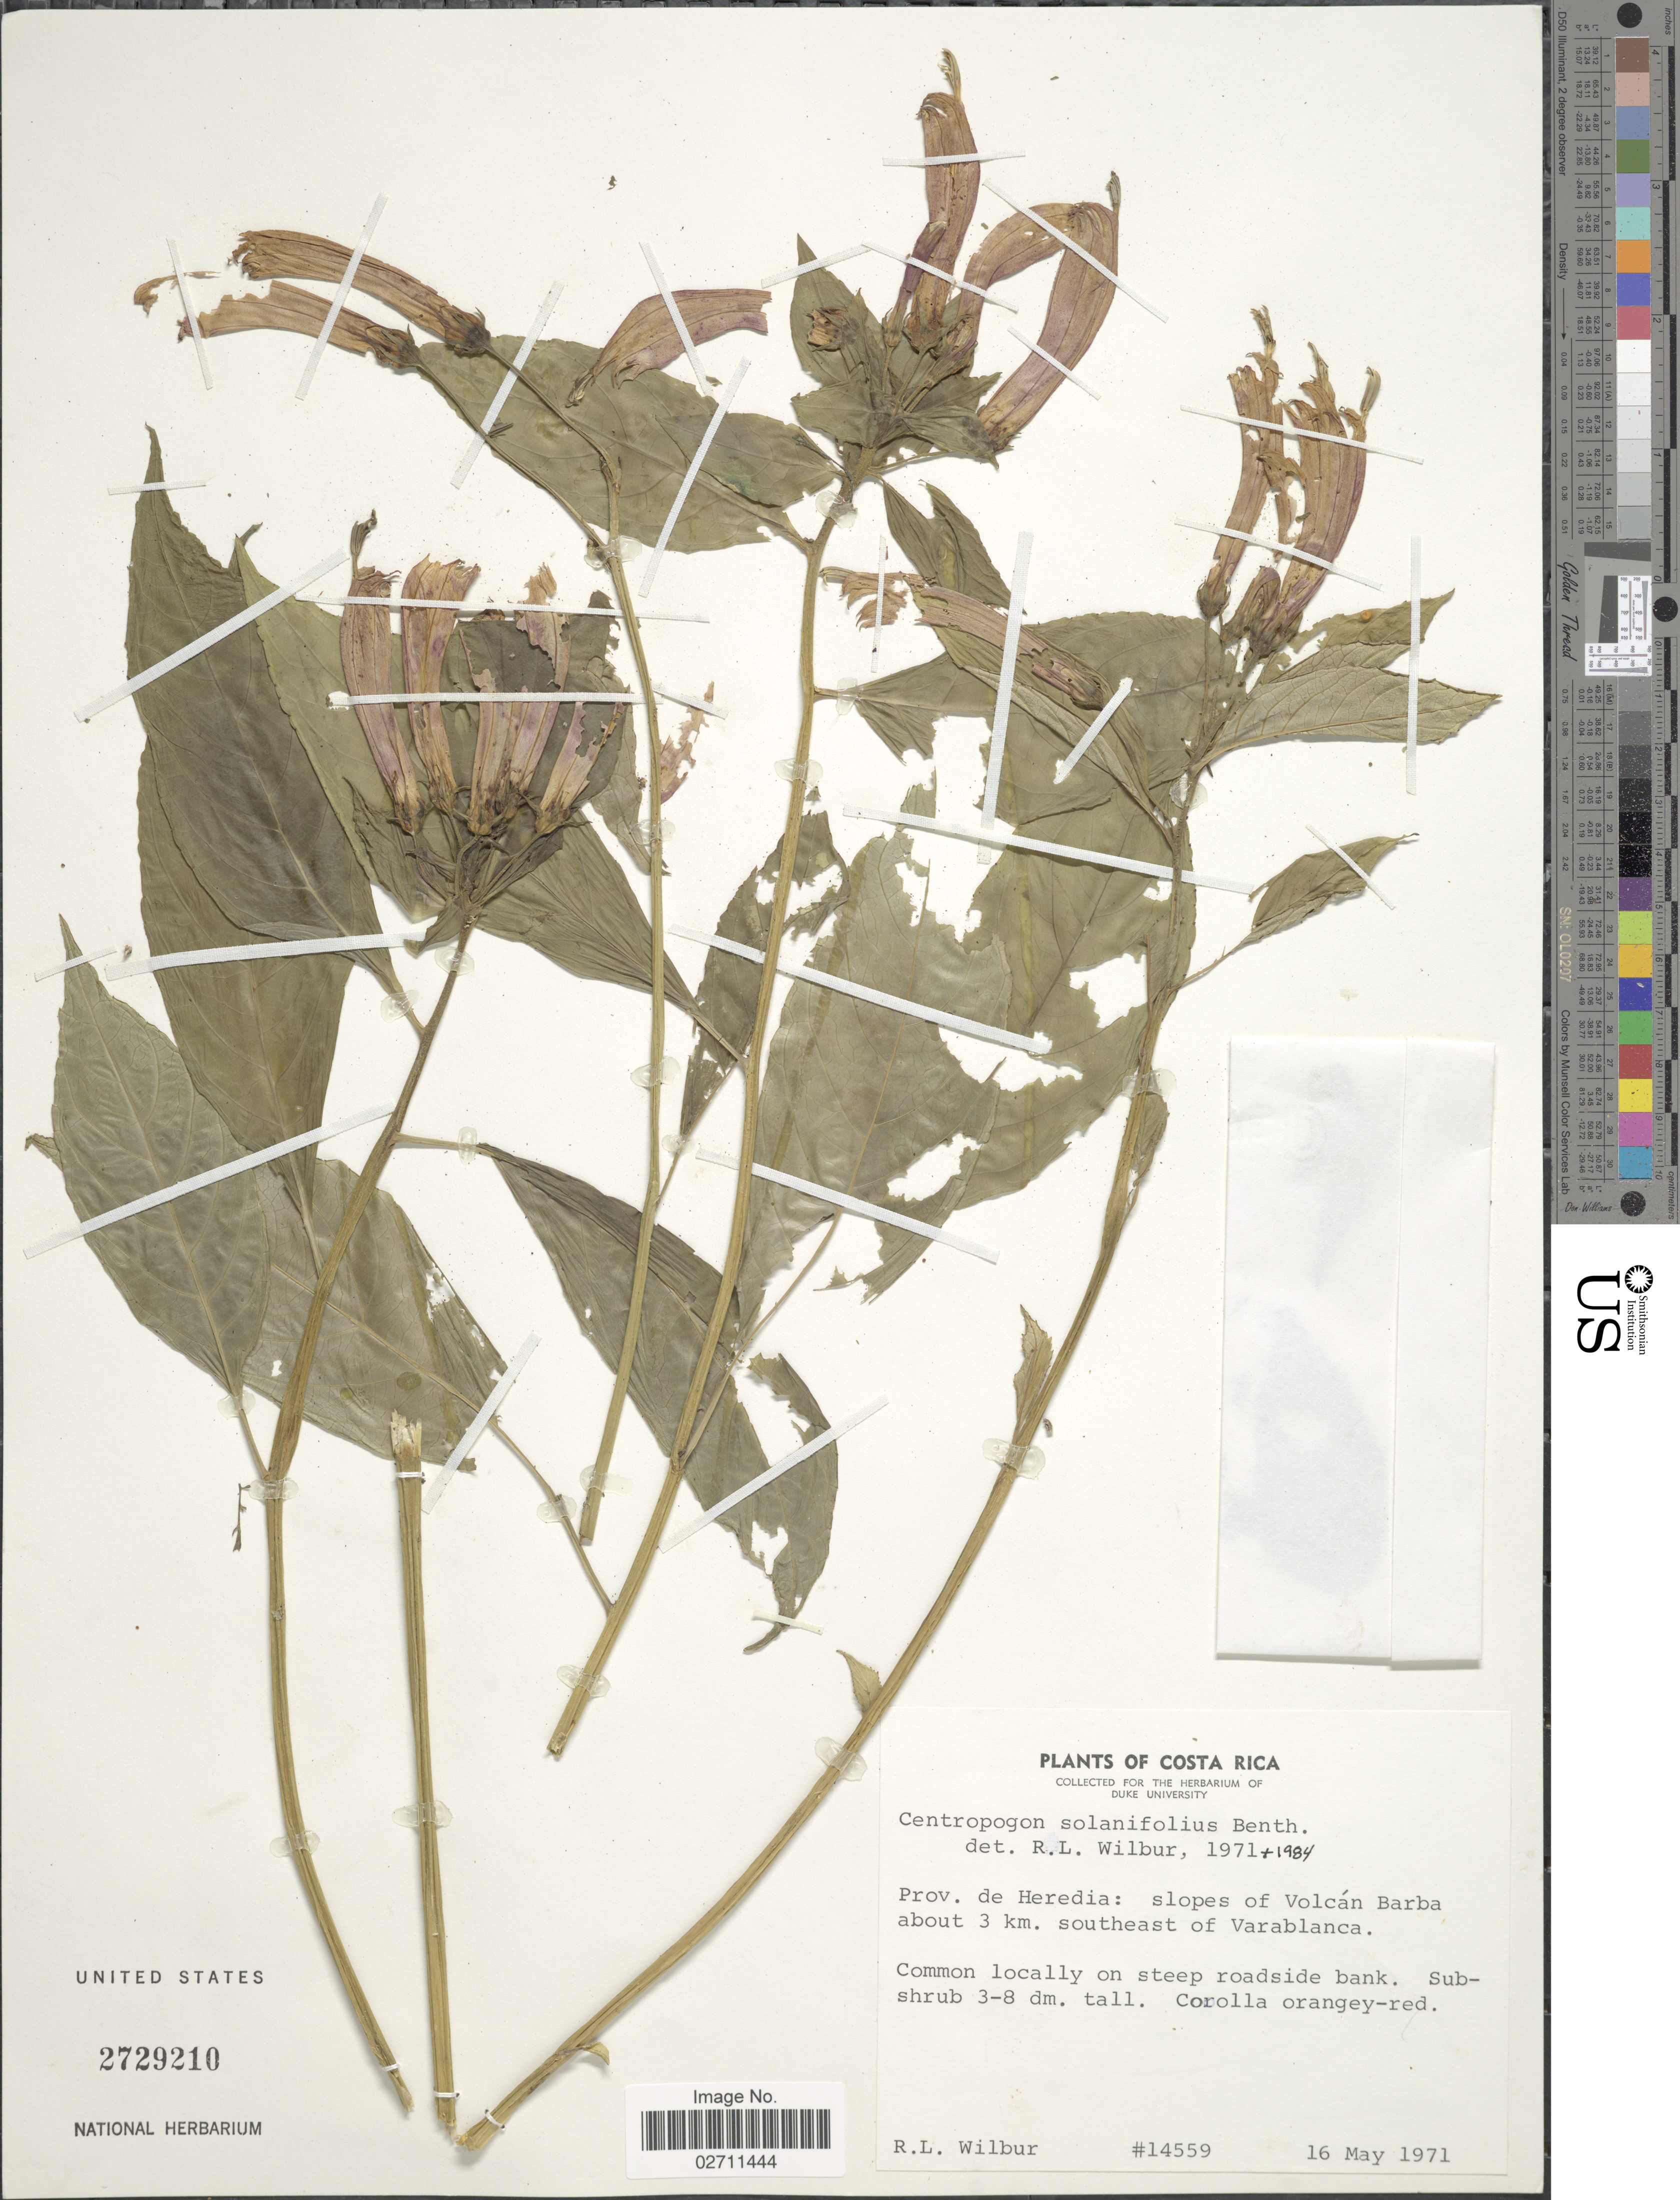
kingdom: Plantae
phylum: Tracheophyta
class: Magnoliopsida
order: Asterales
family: Campanulaceae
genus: Centropogon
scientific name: Centropogon solanifolius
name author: Benth.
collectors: R. L. Wilbur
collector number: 14559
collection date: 1971-05-16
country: Costa Rica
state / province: Heredia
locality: Slopes of Volcan Barba about 3 km. southeast of Varablanca, common locally on steep roadside bank.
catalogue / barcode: US 2729210